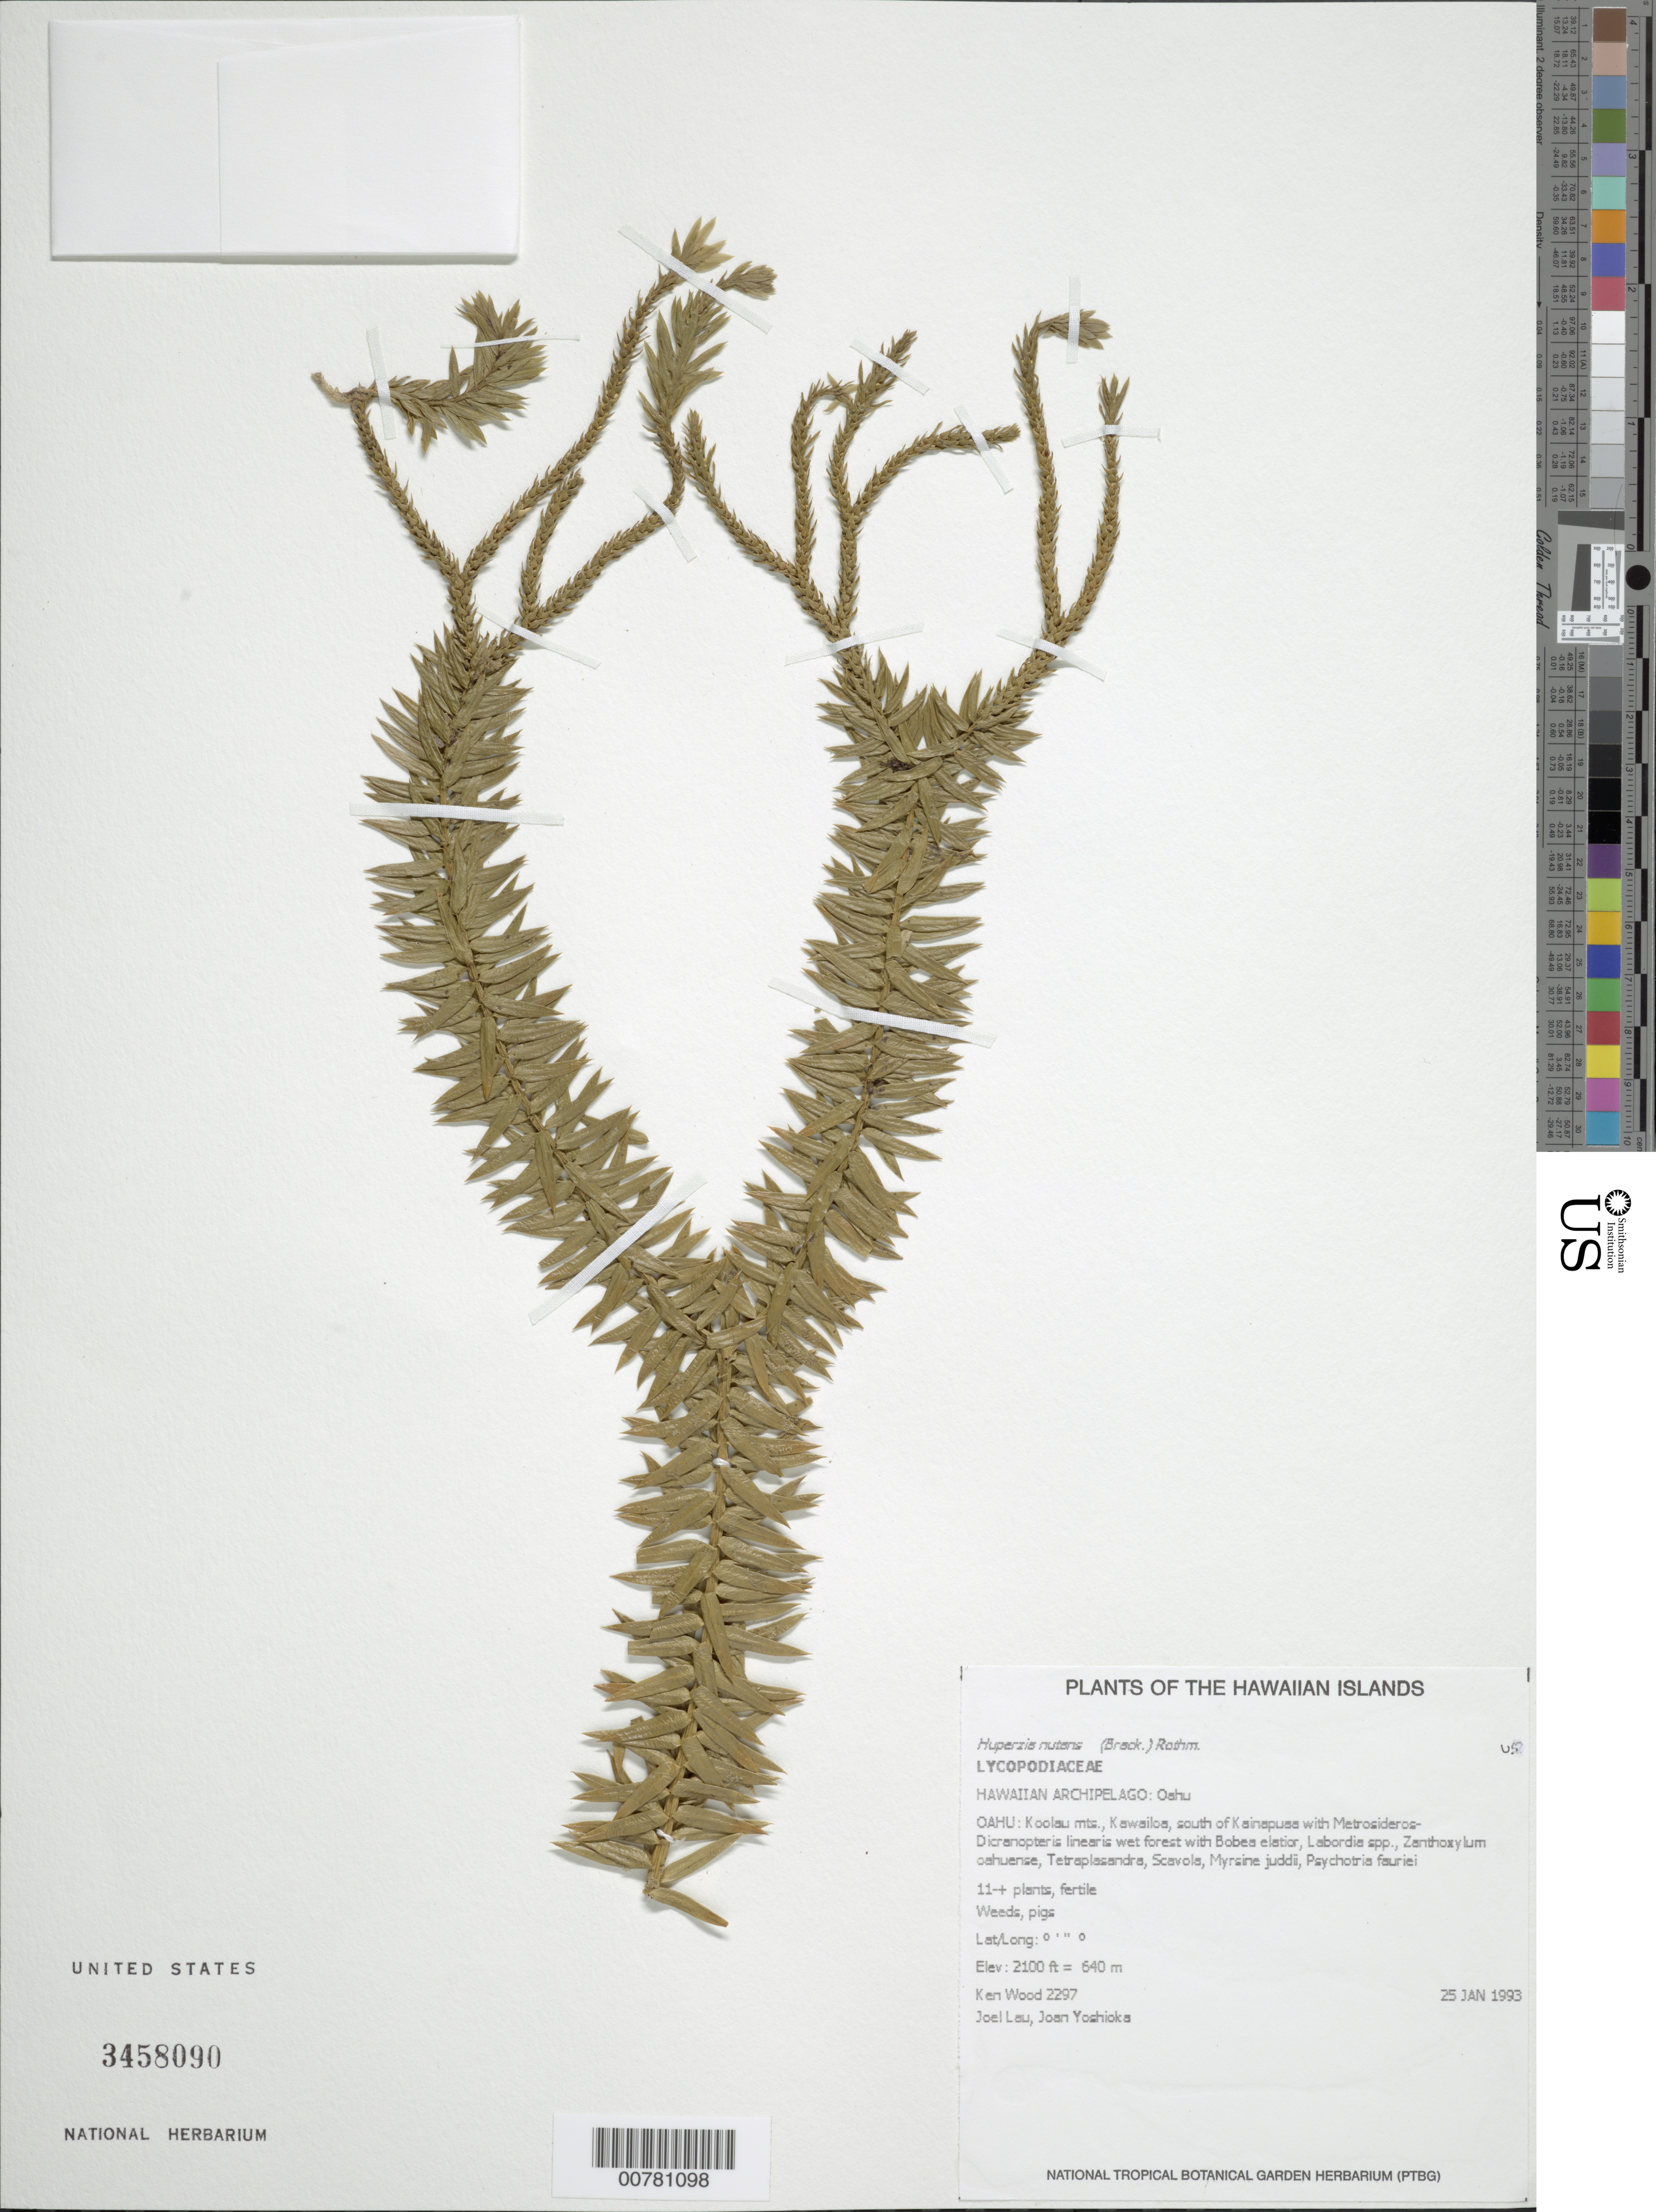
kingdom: Plantae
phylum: Tracheophyta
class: Lycopodiopsida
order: Lycopodiales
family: Lycopodiaceae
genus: Phlegmariurus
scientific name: Phlegmariurus nutans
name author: (Brack.) W.H. Wagner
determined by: Field, A. R.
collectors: K. R. Wood, J. Lau & J. Yoshioka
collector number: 2297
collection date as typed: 25 Jan 1993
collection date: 1993-01-25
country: United States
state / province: Hawaii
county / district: Honolulu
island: Oahu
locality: Koolau Mountains, Kawailoa, south of Kainapuaa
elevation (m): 640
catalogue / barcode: US 3458090